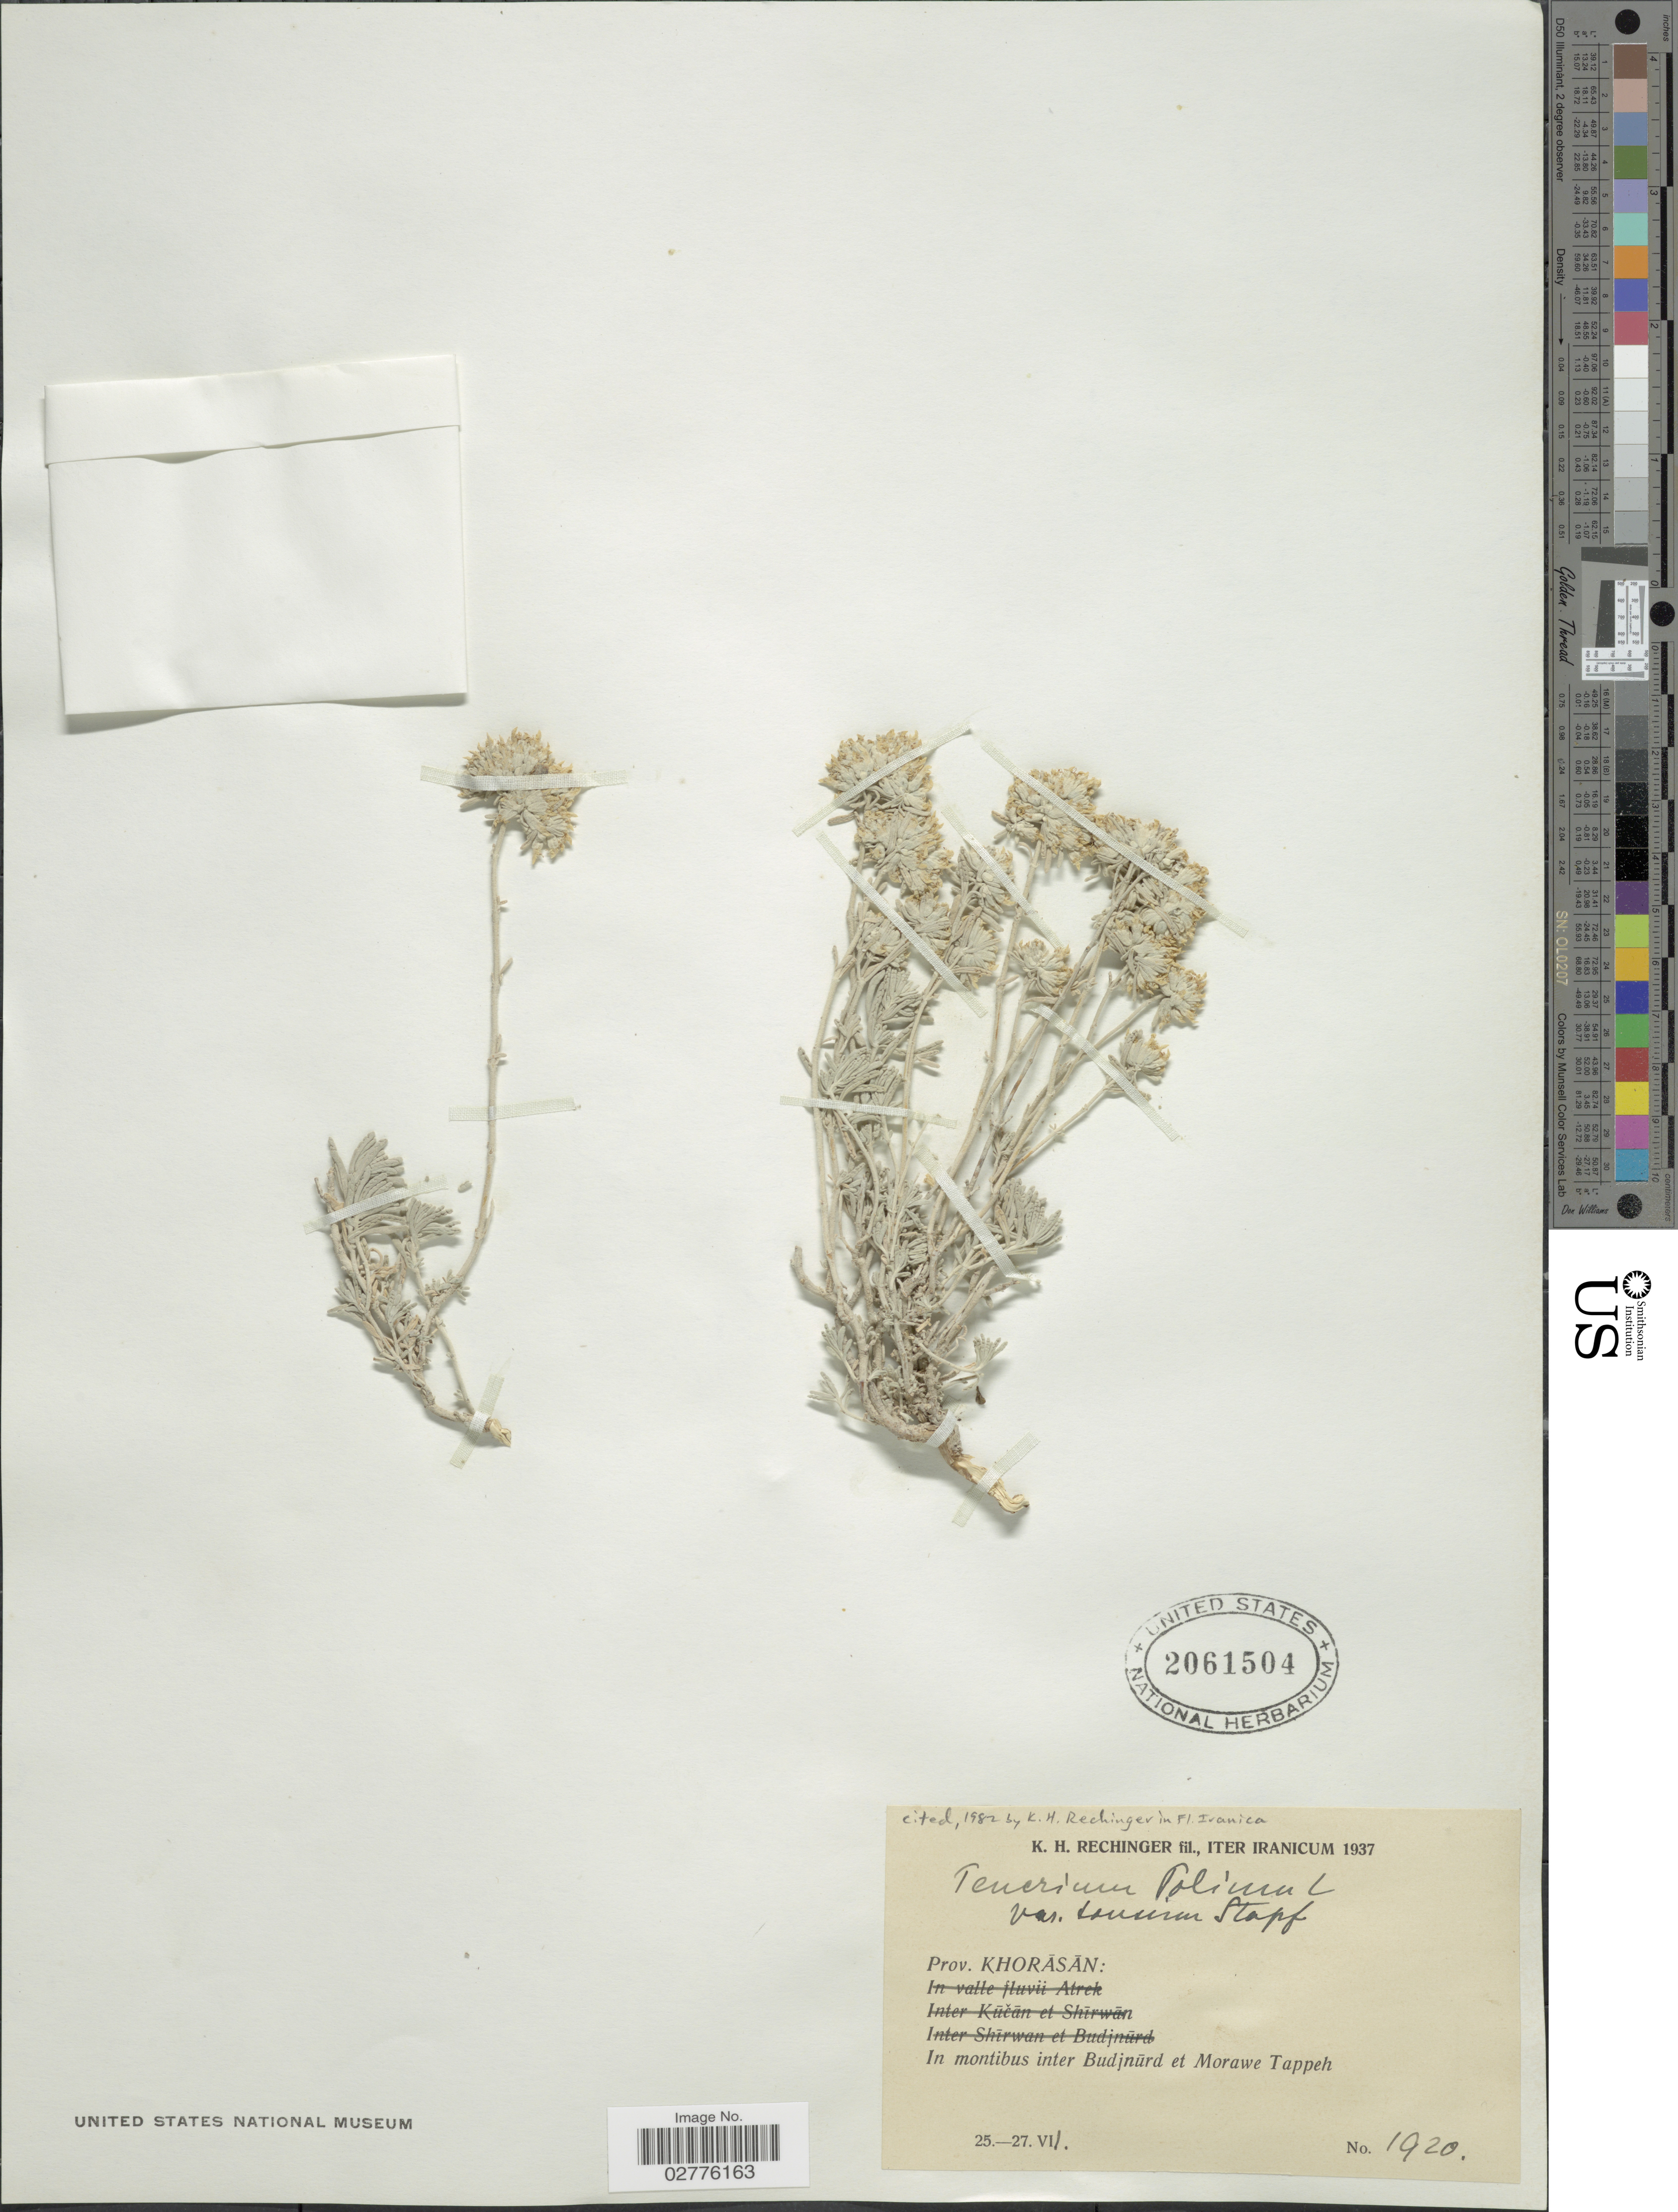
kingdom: Plantae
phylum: Tracheophyta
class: Magnoliopsida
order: Lamiales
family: Lamiaceae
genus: Teucrium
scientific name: Teucrium polium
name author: L.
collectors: K. H. Rechinger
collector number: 1920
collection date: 1937-07-25/1937-07-27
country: Iran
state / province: Khorasan [obsolete]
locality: Prov. Khorasan: In montibus inter Budjnurd et Morawe Tappeh.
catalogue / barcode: US 2061504